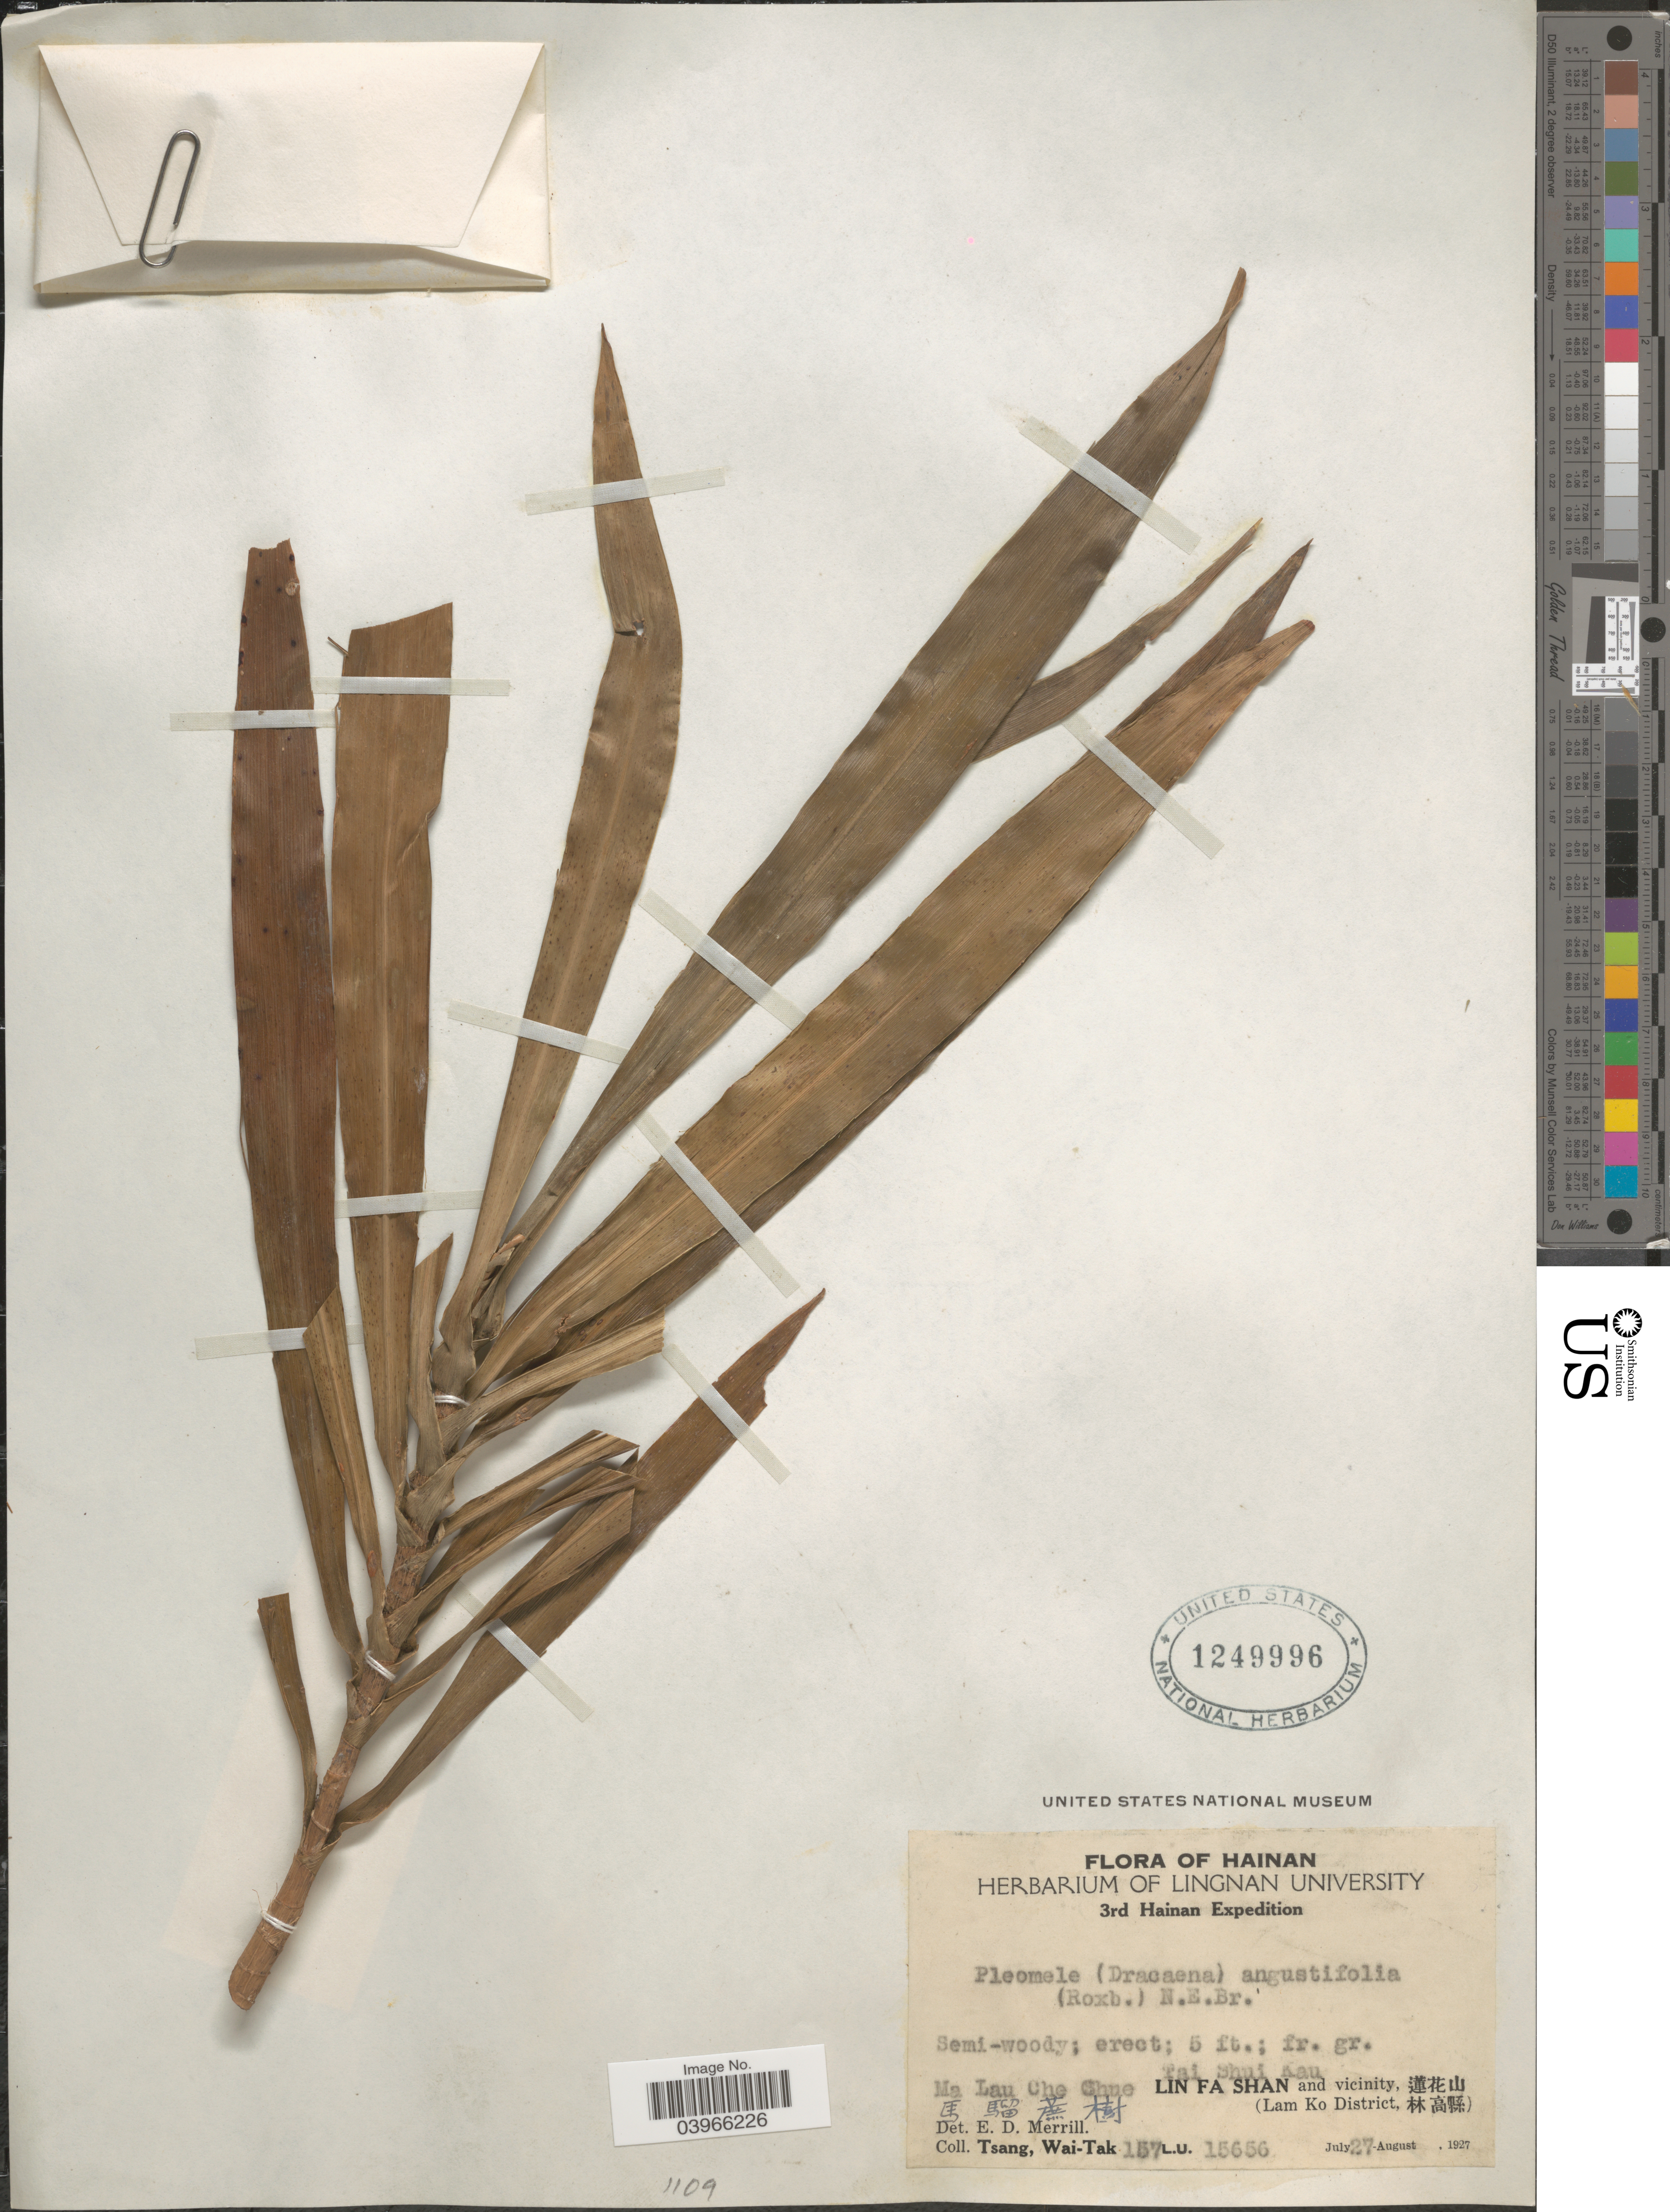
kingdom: Plantae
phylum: Tracheophyta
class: Liliopsida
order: Asparagales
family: Asparagaceae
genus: Dracaena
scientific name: Dracaena brachyphylla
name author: (Labroy) Kurz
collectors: W. T. Tsang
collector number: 157L.U.15656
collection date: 1927-07-27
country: China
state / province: Hainan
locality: Ma Lau Che Chue. Tai Shui Kau. Lin Fa Shan and vicinity, X. (Lam Ko District, X).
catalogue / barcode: US 1249996